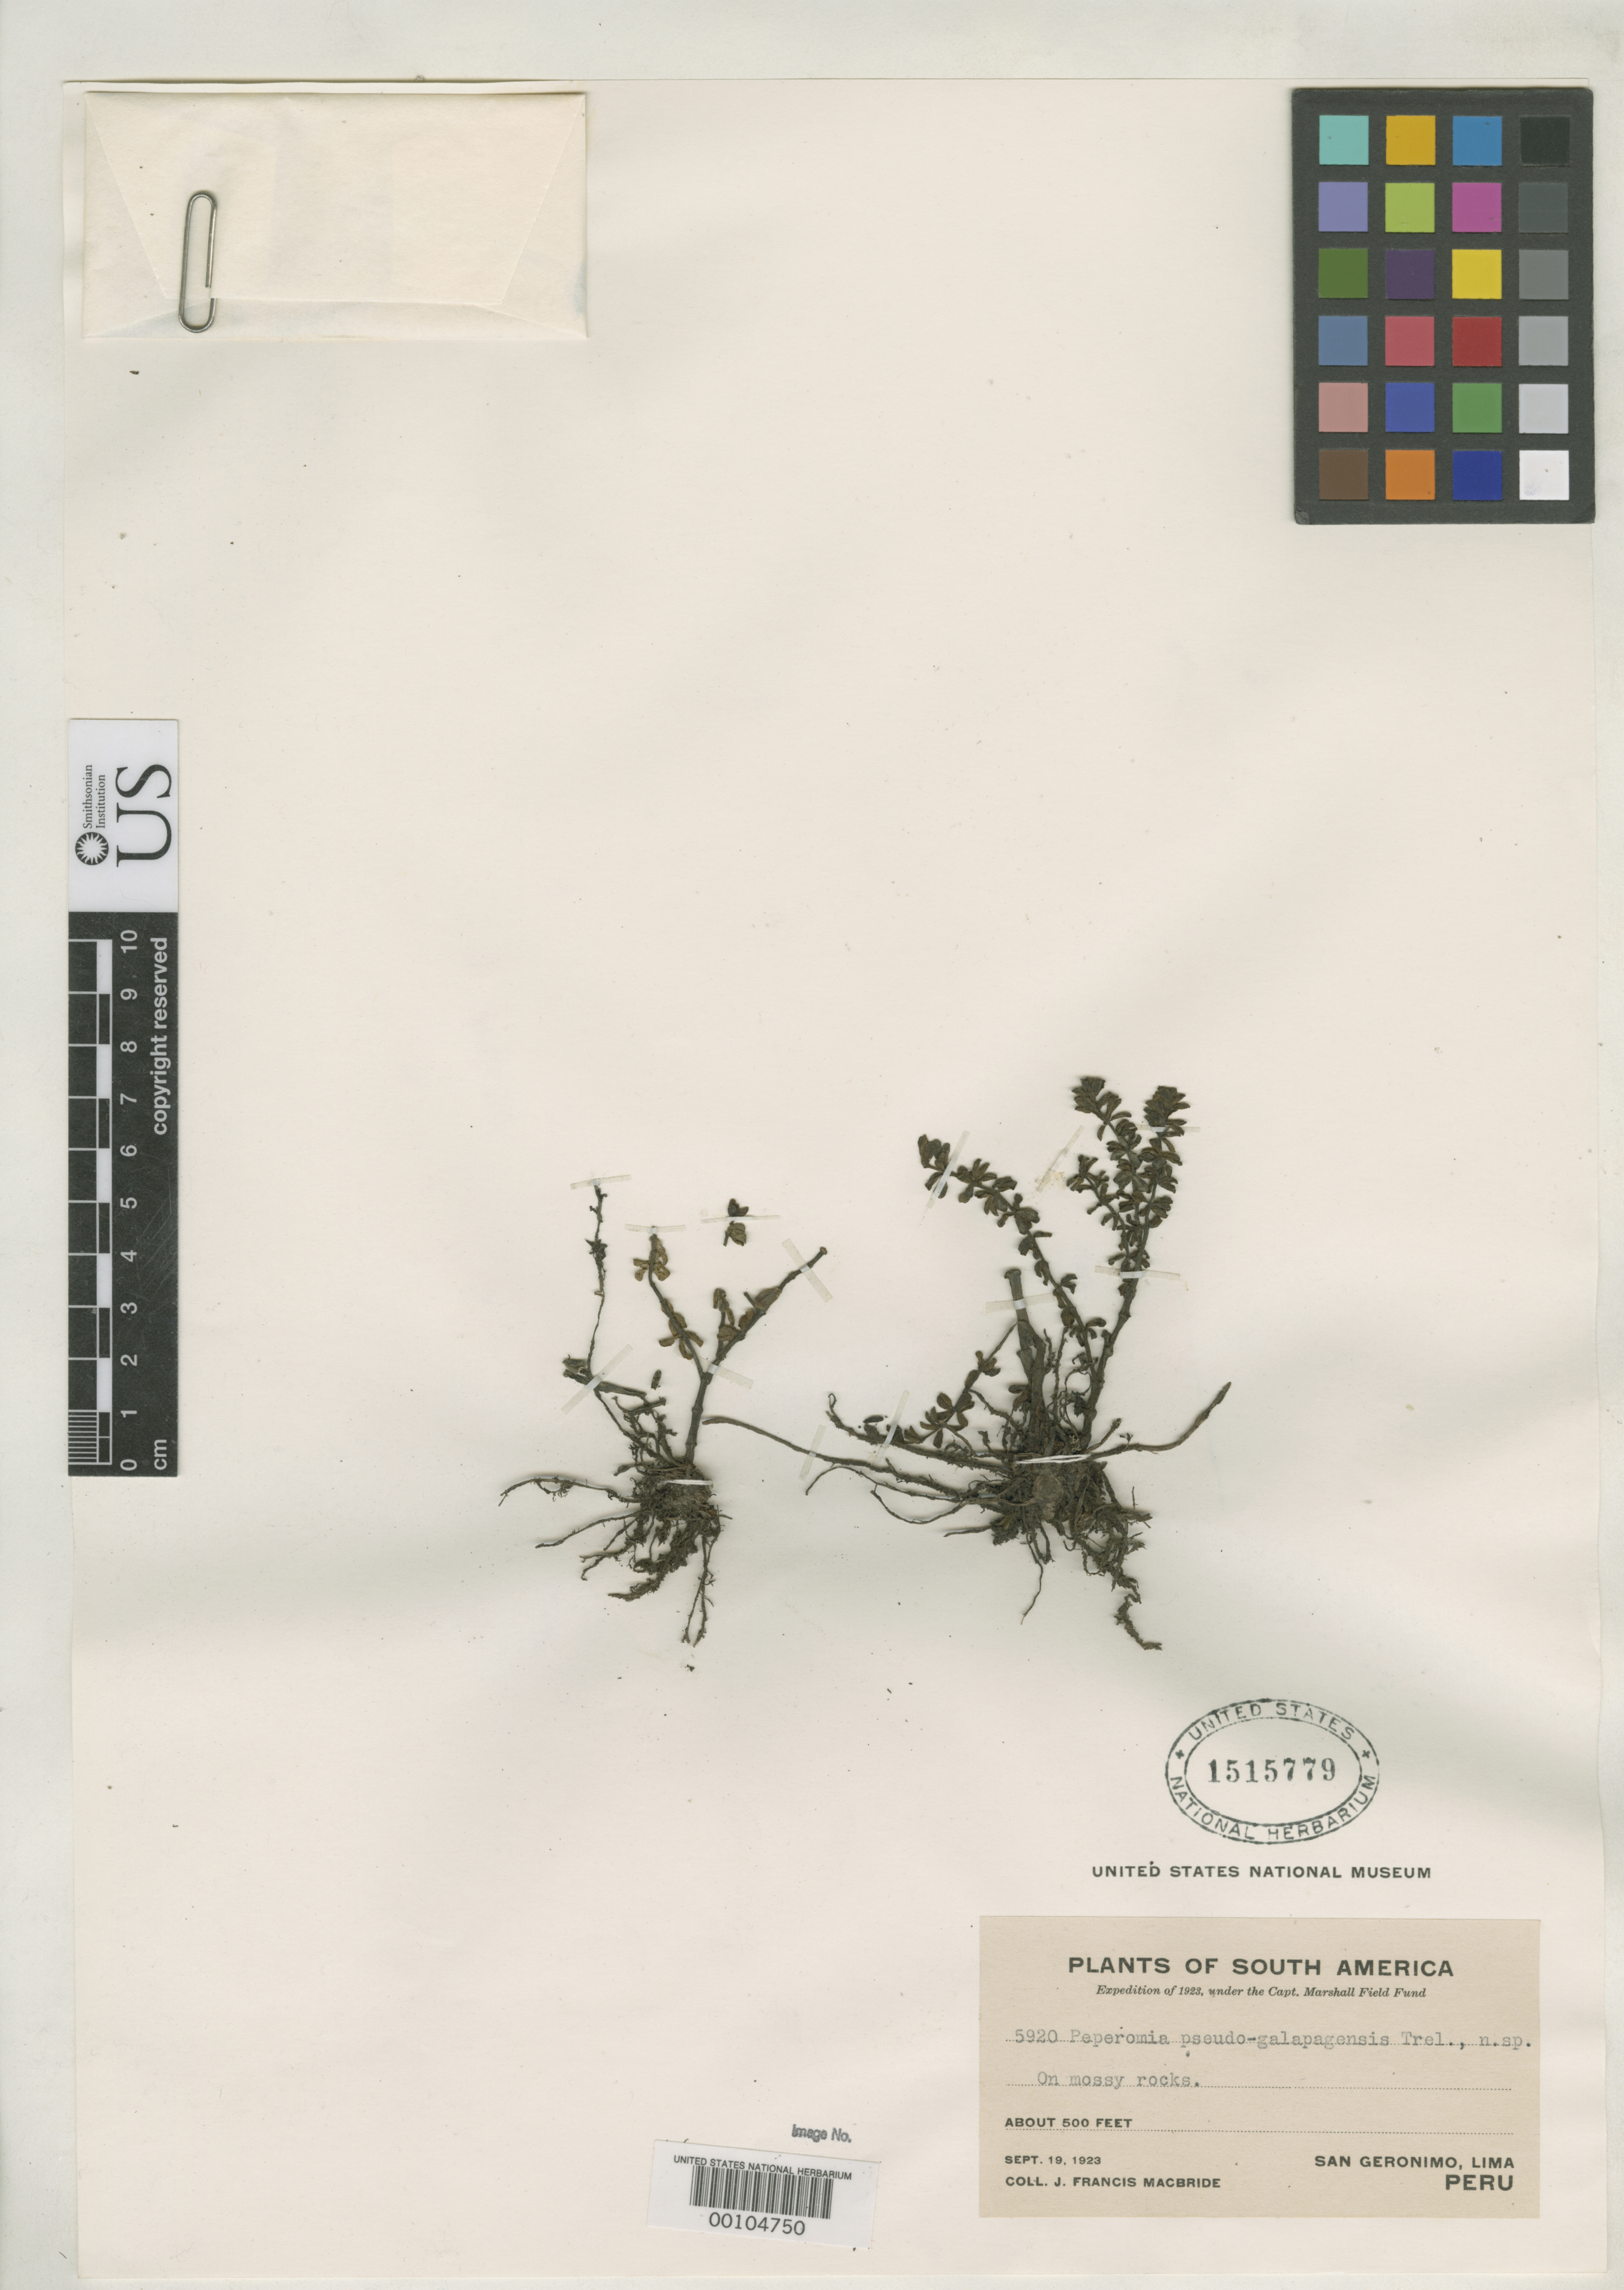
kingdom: Plantae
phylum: Tracheophyta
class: Magnoliopsida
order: Piperales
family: Piperaceae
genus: Peperomia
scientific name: Peperomia pseudogalapagensis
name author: Trel.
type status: Isotype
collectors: J. F. Macbride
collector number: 5920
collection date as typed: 19 Sep 1923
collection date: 1923-09-19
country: Peru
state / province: Lima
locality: San Geronimo.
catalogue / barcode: US 1515779